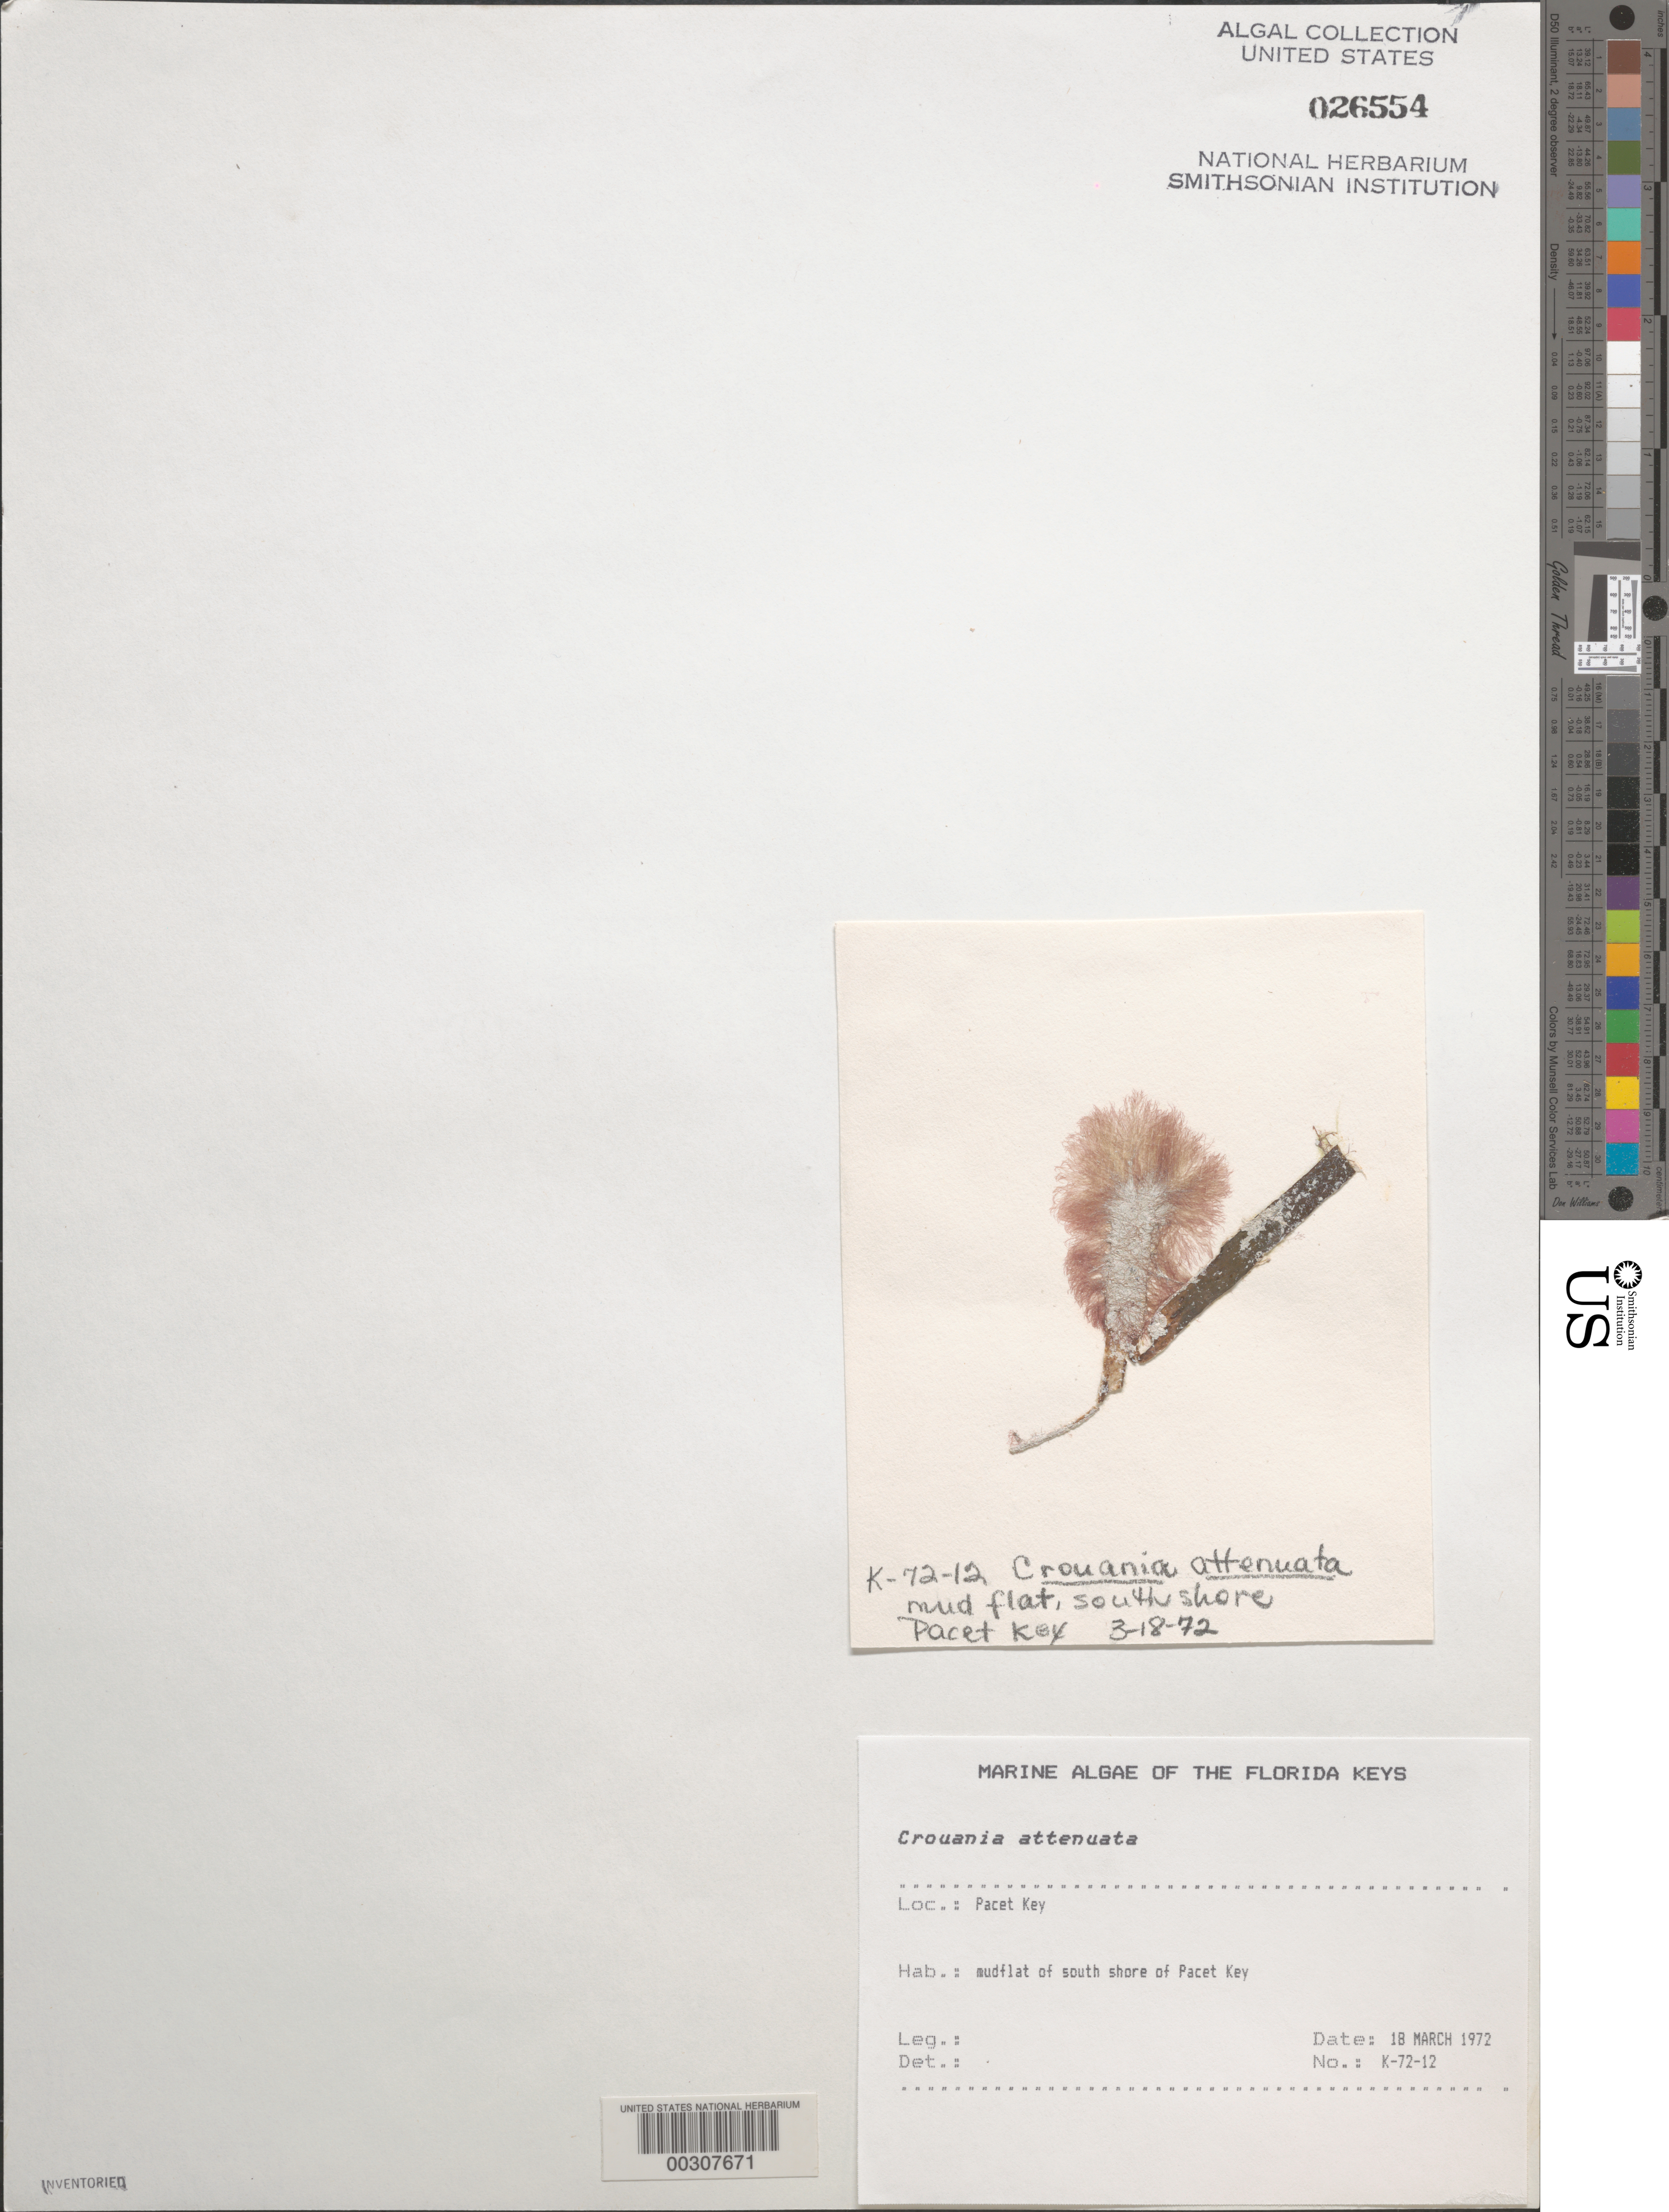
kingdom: Plantae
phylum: Rhodophyta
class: Florideophyceae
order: Ceramiales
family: Callithamniaceae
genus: Crouania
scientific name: Crouania attenuata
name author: (C. Agardh) J. Agardh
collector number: K-72-12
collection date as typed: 18 Mar 1972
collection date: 1972-03-18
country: United States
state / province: Florida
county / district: Monroe County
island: Pacet Key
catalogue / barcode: US 26554